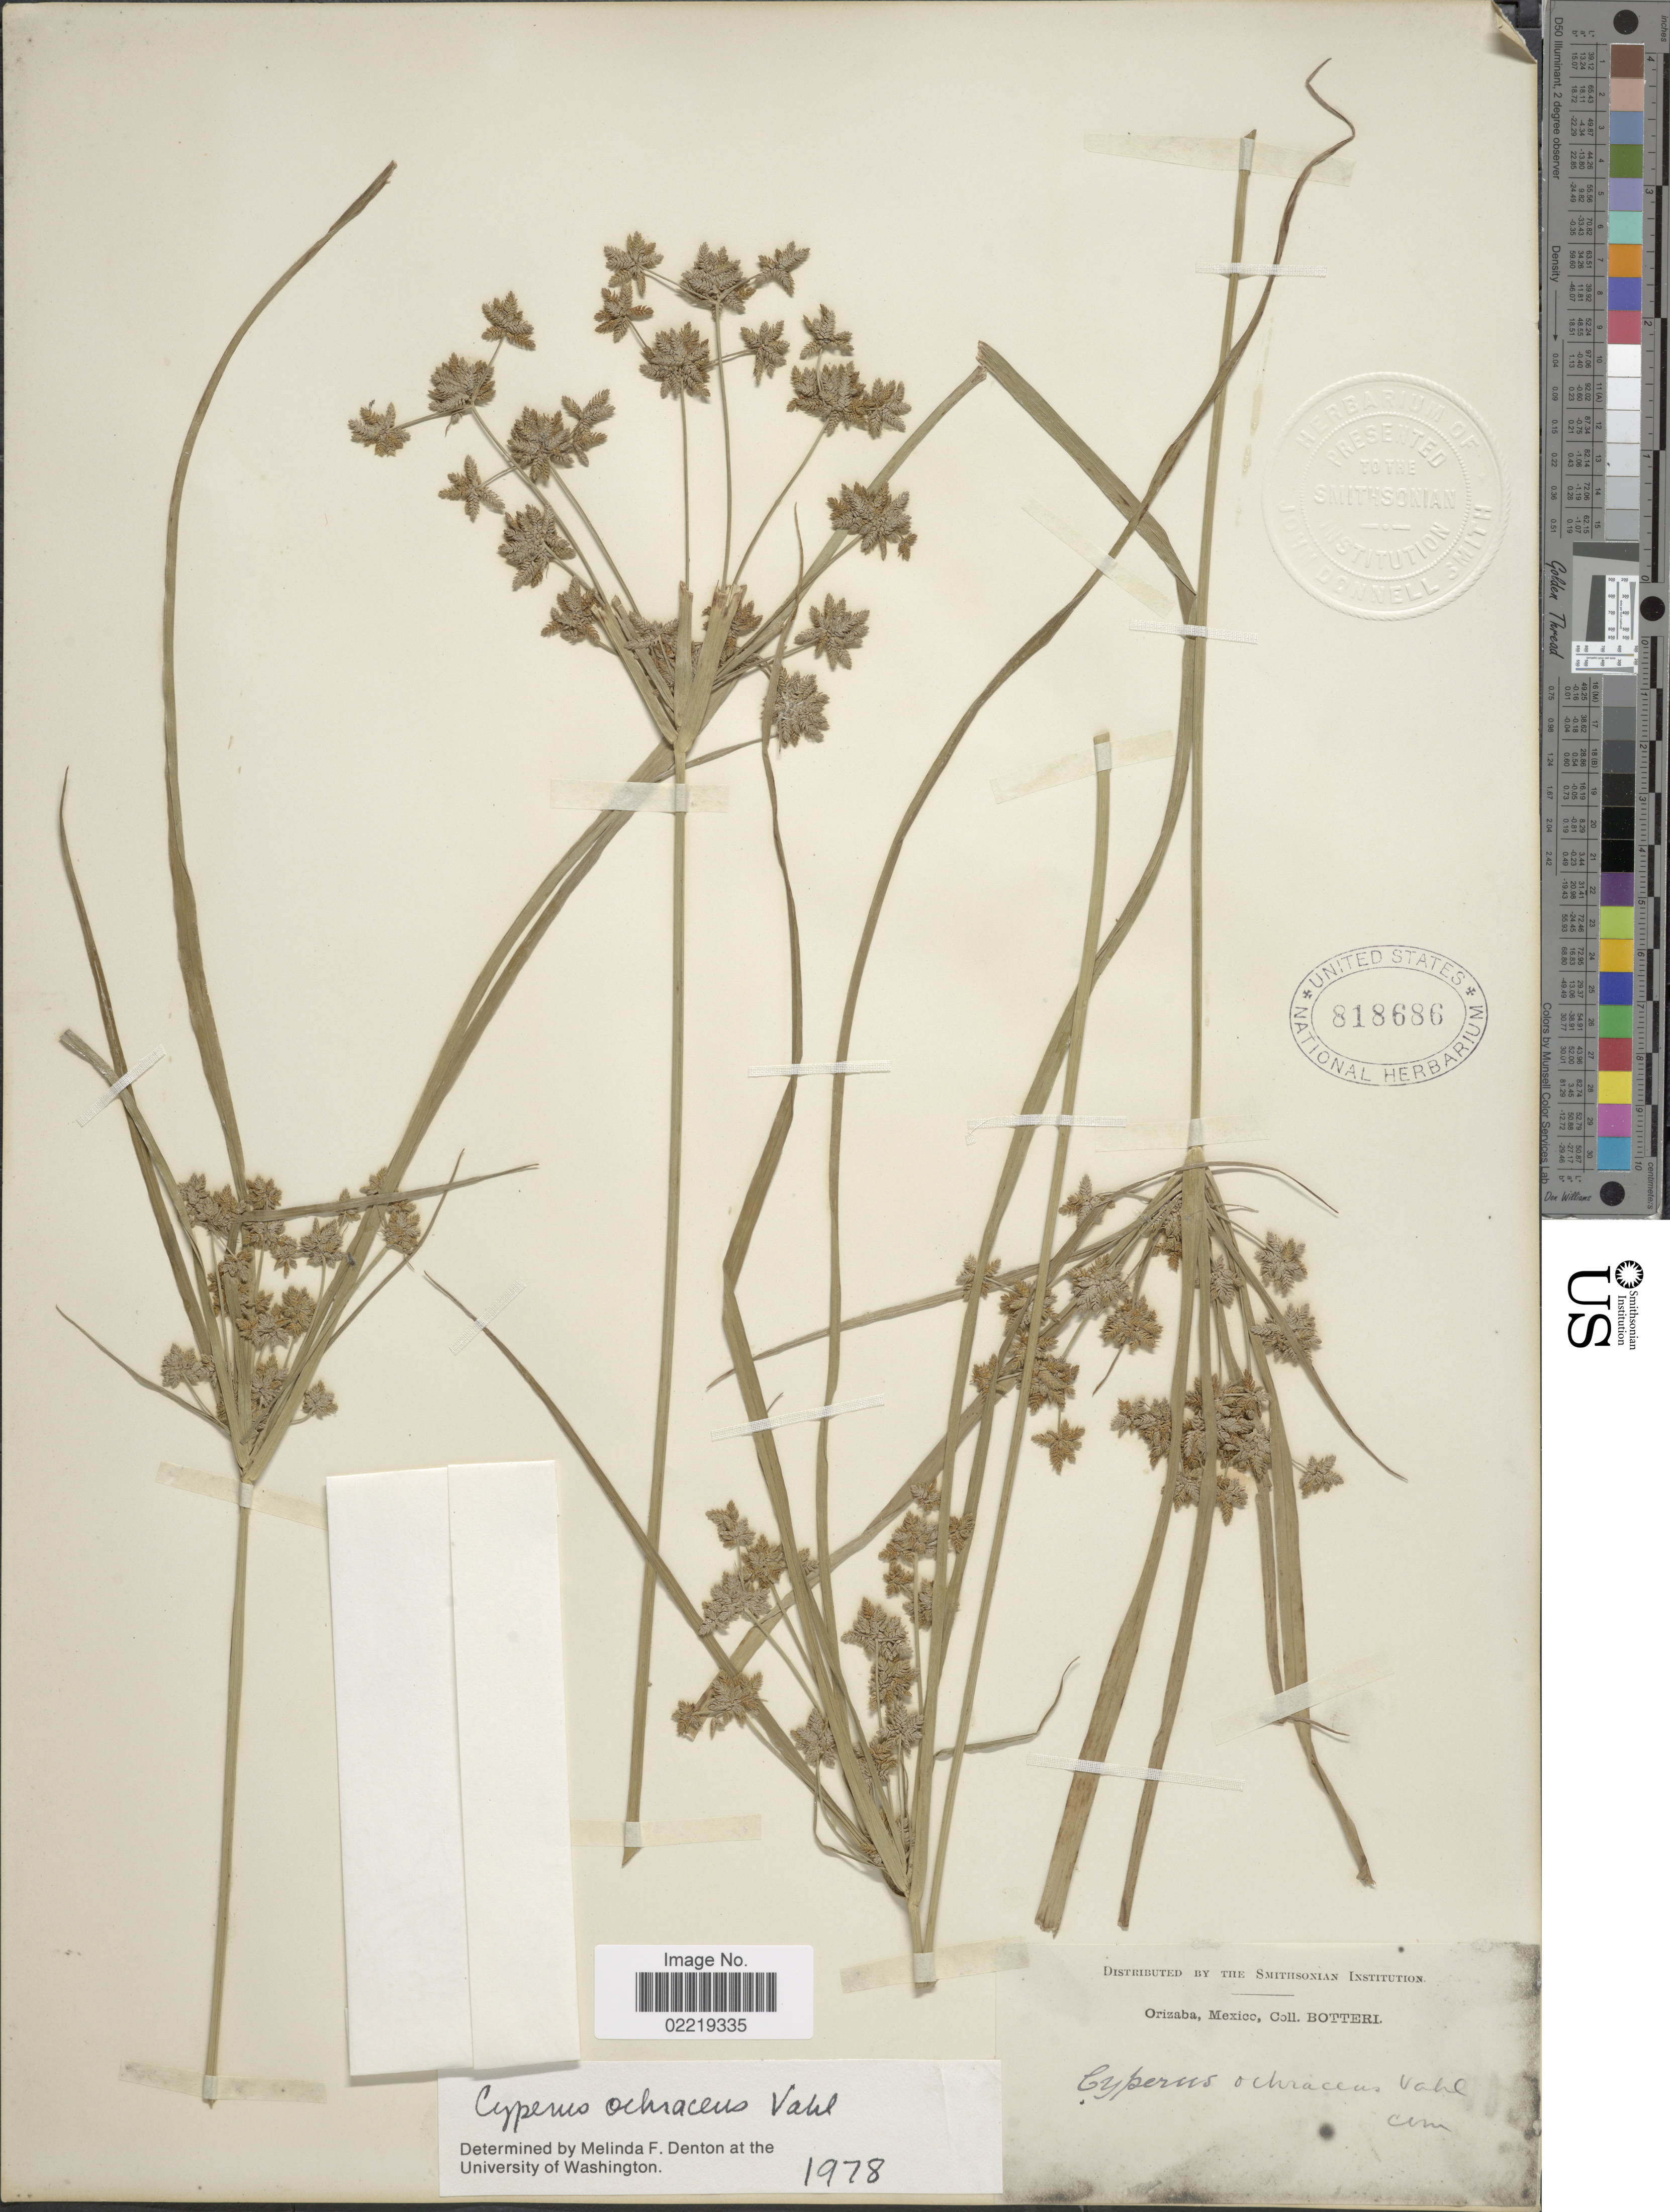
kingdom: Plantae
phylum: Tracheophyta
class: Liliopsida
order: Poales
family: Cyperaceae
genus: Cyperus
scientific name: Cyperus ochraceus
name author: Vahl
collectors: -. Botteri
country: Mexico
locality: Orizaba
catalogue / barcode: US 818686